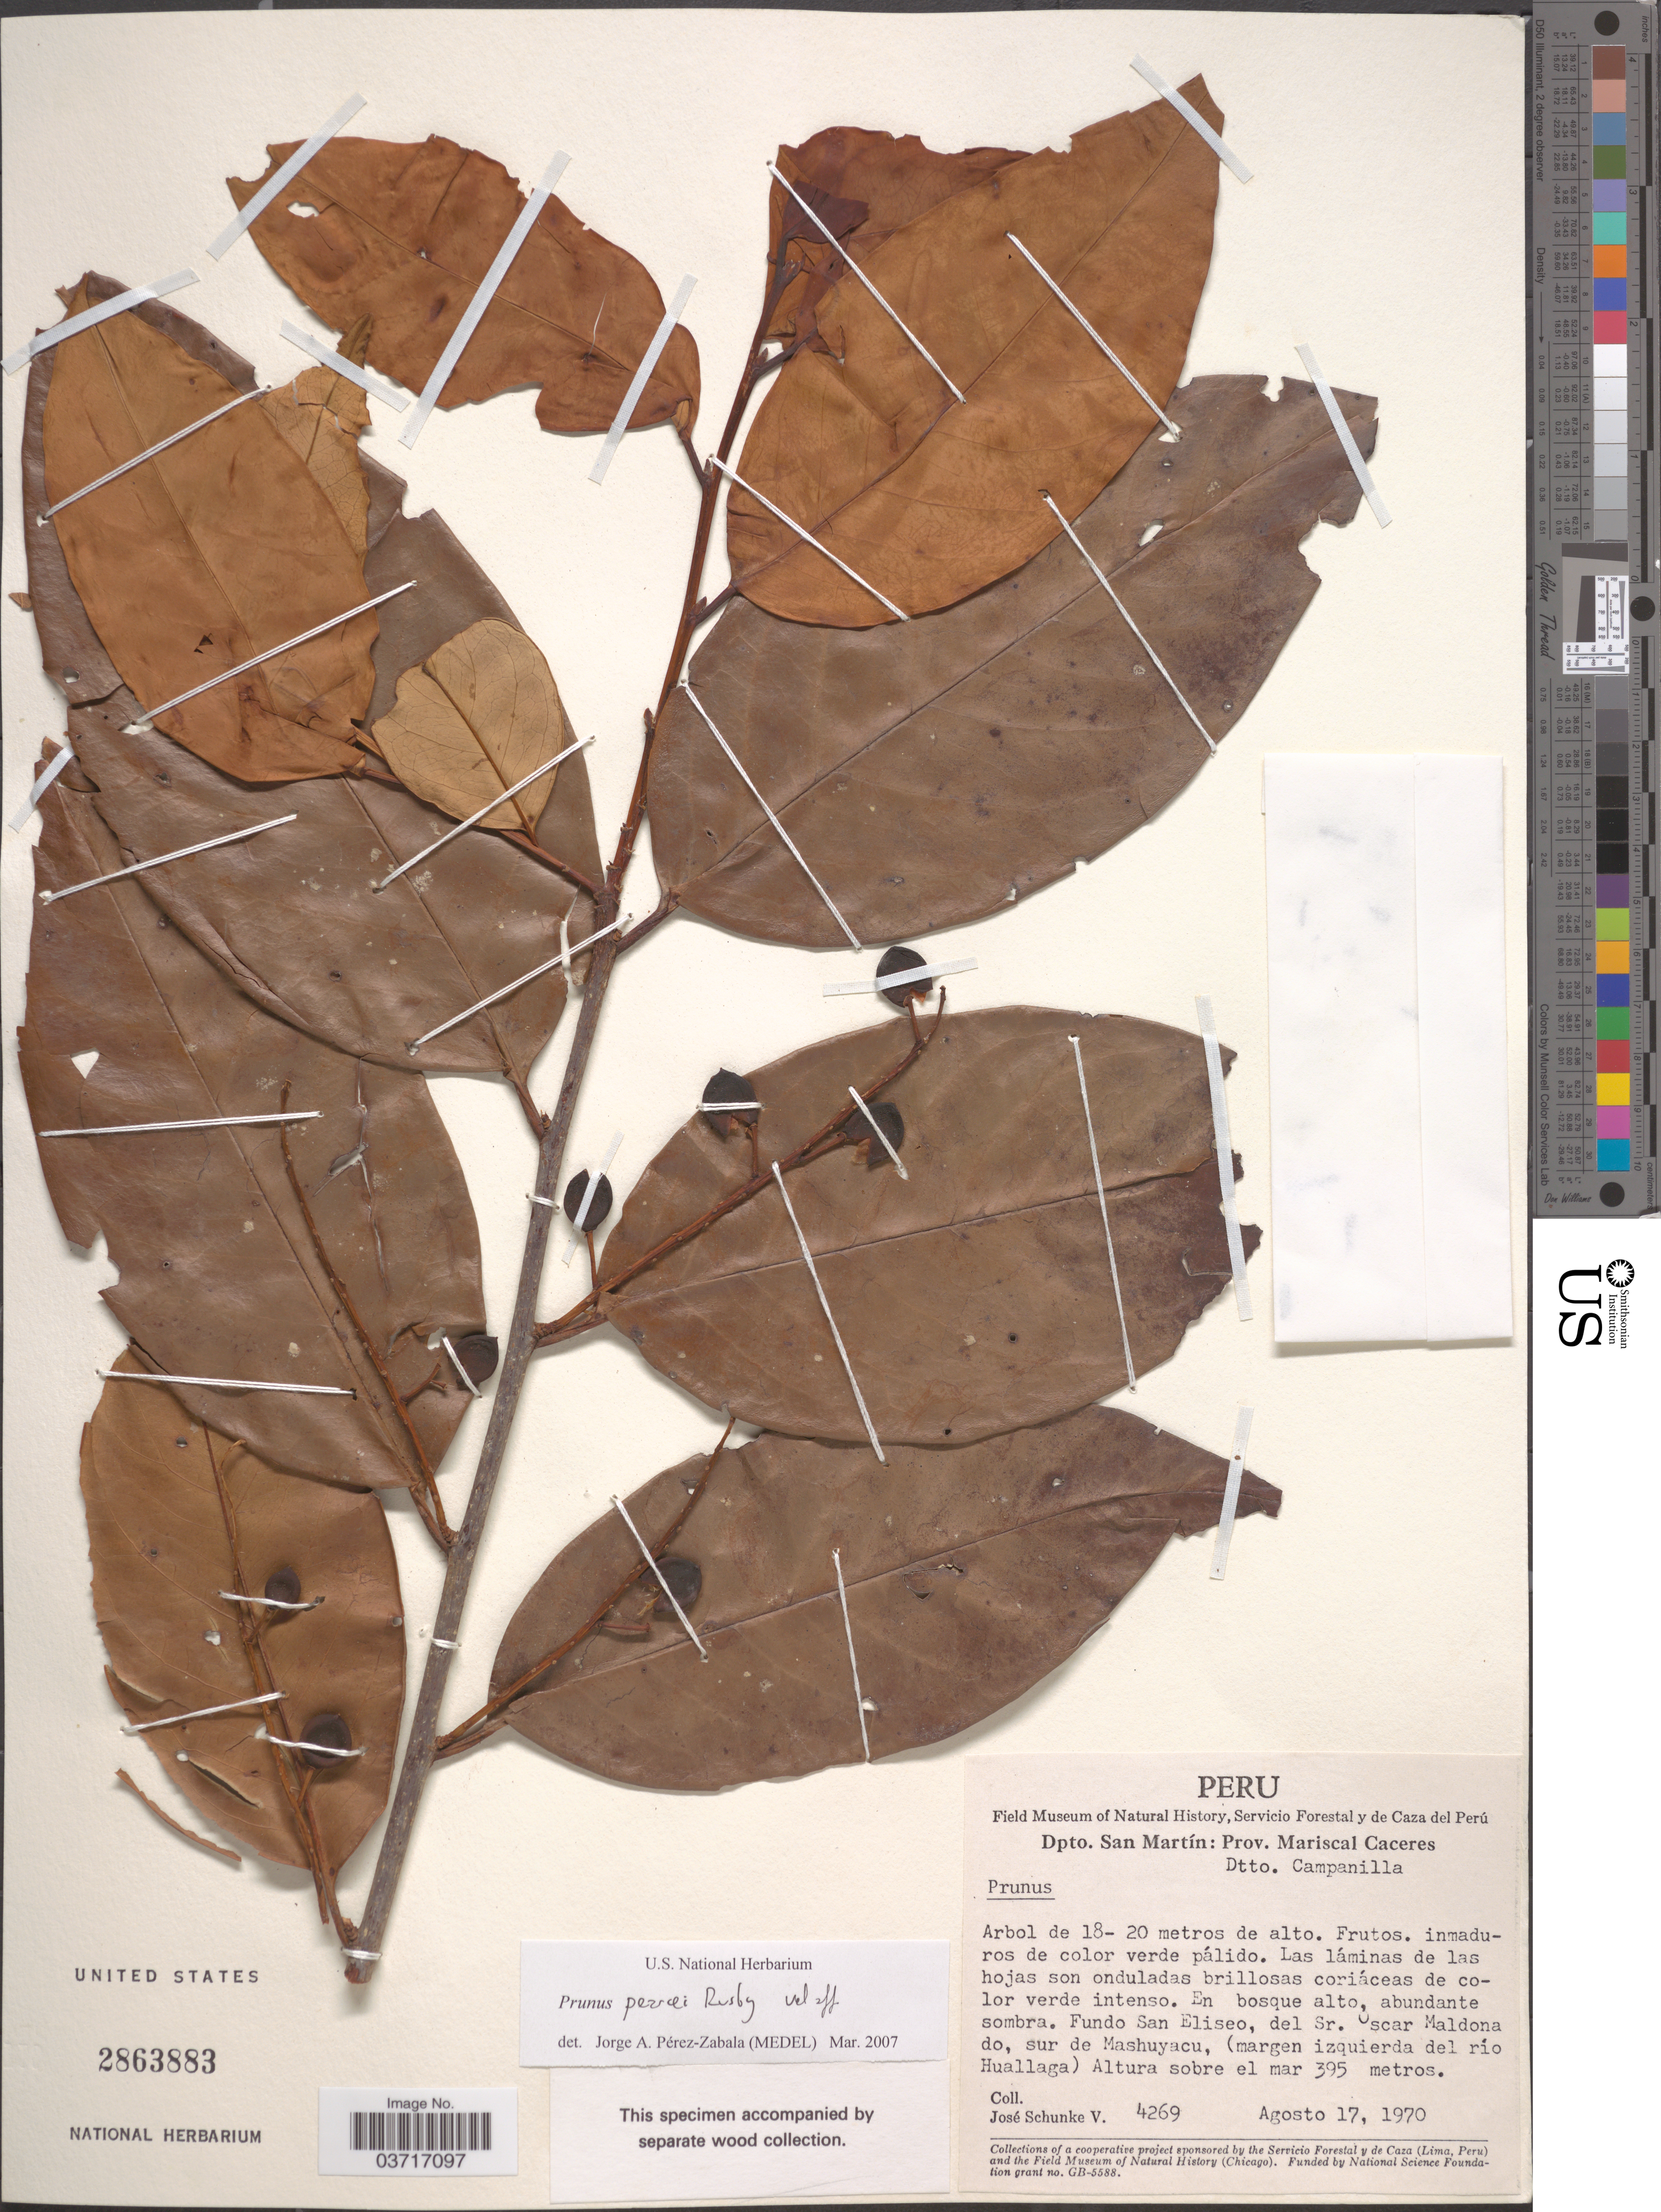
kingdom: Plantae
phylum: Tracheophyta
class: Magnoliopsida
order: Rosales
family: Rosaceae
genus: Prunus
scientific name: Prunus pearcei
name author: Rusby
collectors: J. Schunke Vigo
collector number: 4269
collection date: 1970-08-17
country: Peru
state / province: San Martín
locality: Dpto. San Martín: Prov. Mariscal Caceres. Dtto. Campanilla. Fundo San Eliseo, del Sr. Oscar Maldona do, sur de Mashuyacu, (margen izquierda del río Huallaga).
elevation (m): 395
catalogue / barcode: US 2863883